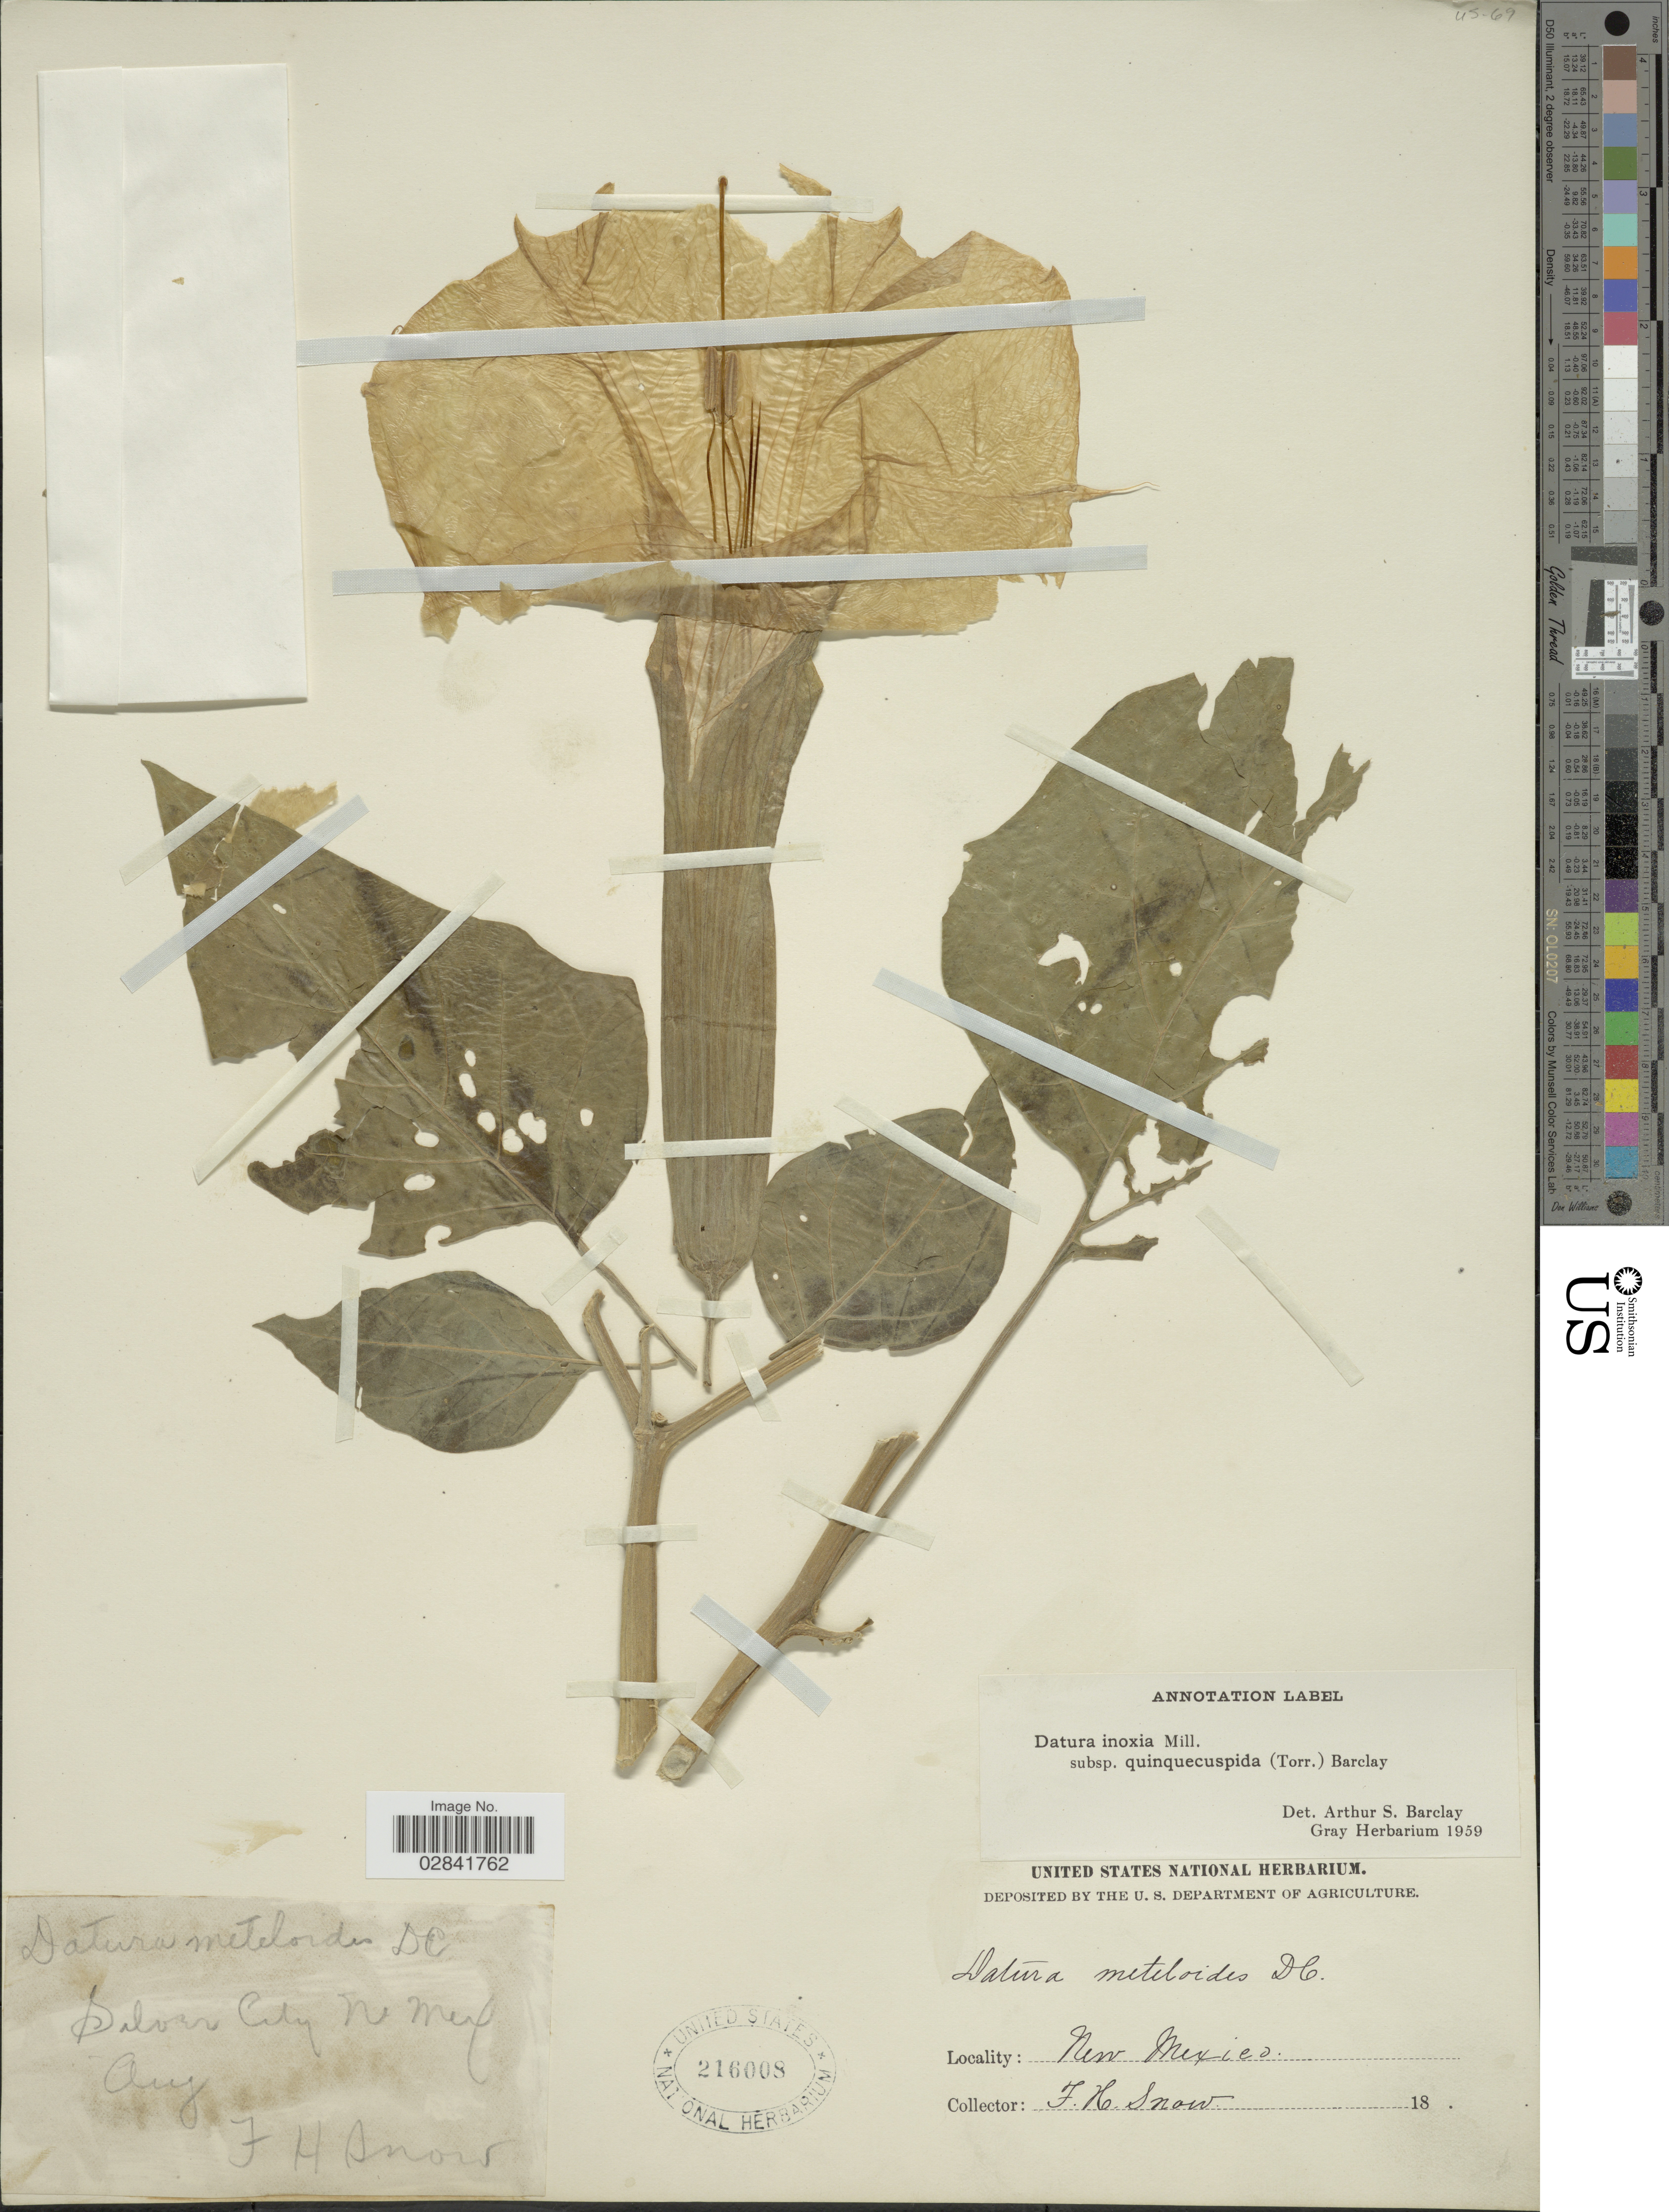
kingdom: Plantae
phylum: Tracheophyta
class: Magnoliopsida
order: Solanales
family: Solanaceae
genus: Datura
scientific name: Datura innoxia subsp. quinquecuspidata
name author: (Torr.) A.S. Barclay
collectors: F. H. Snow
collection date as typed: Aug 18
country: United States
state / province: New Mexico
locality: Silver City.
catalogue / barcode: US 216008